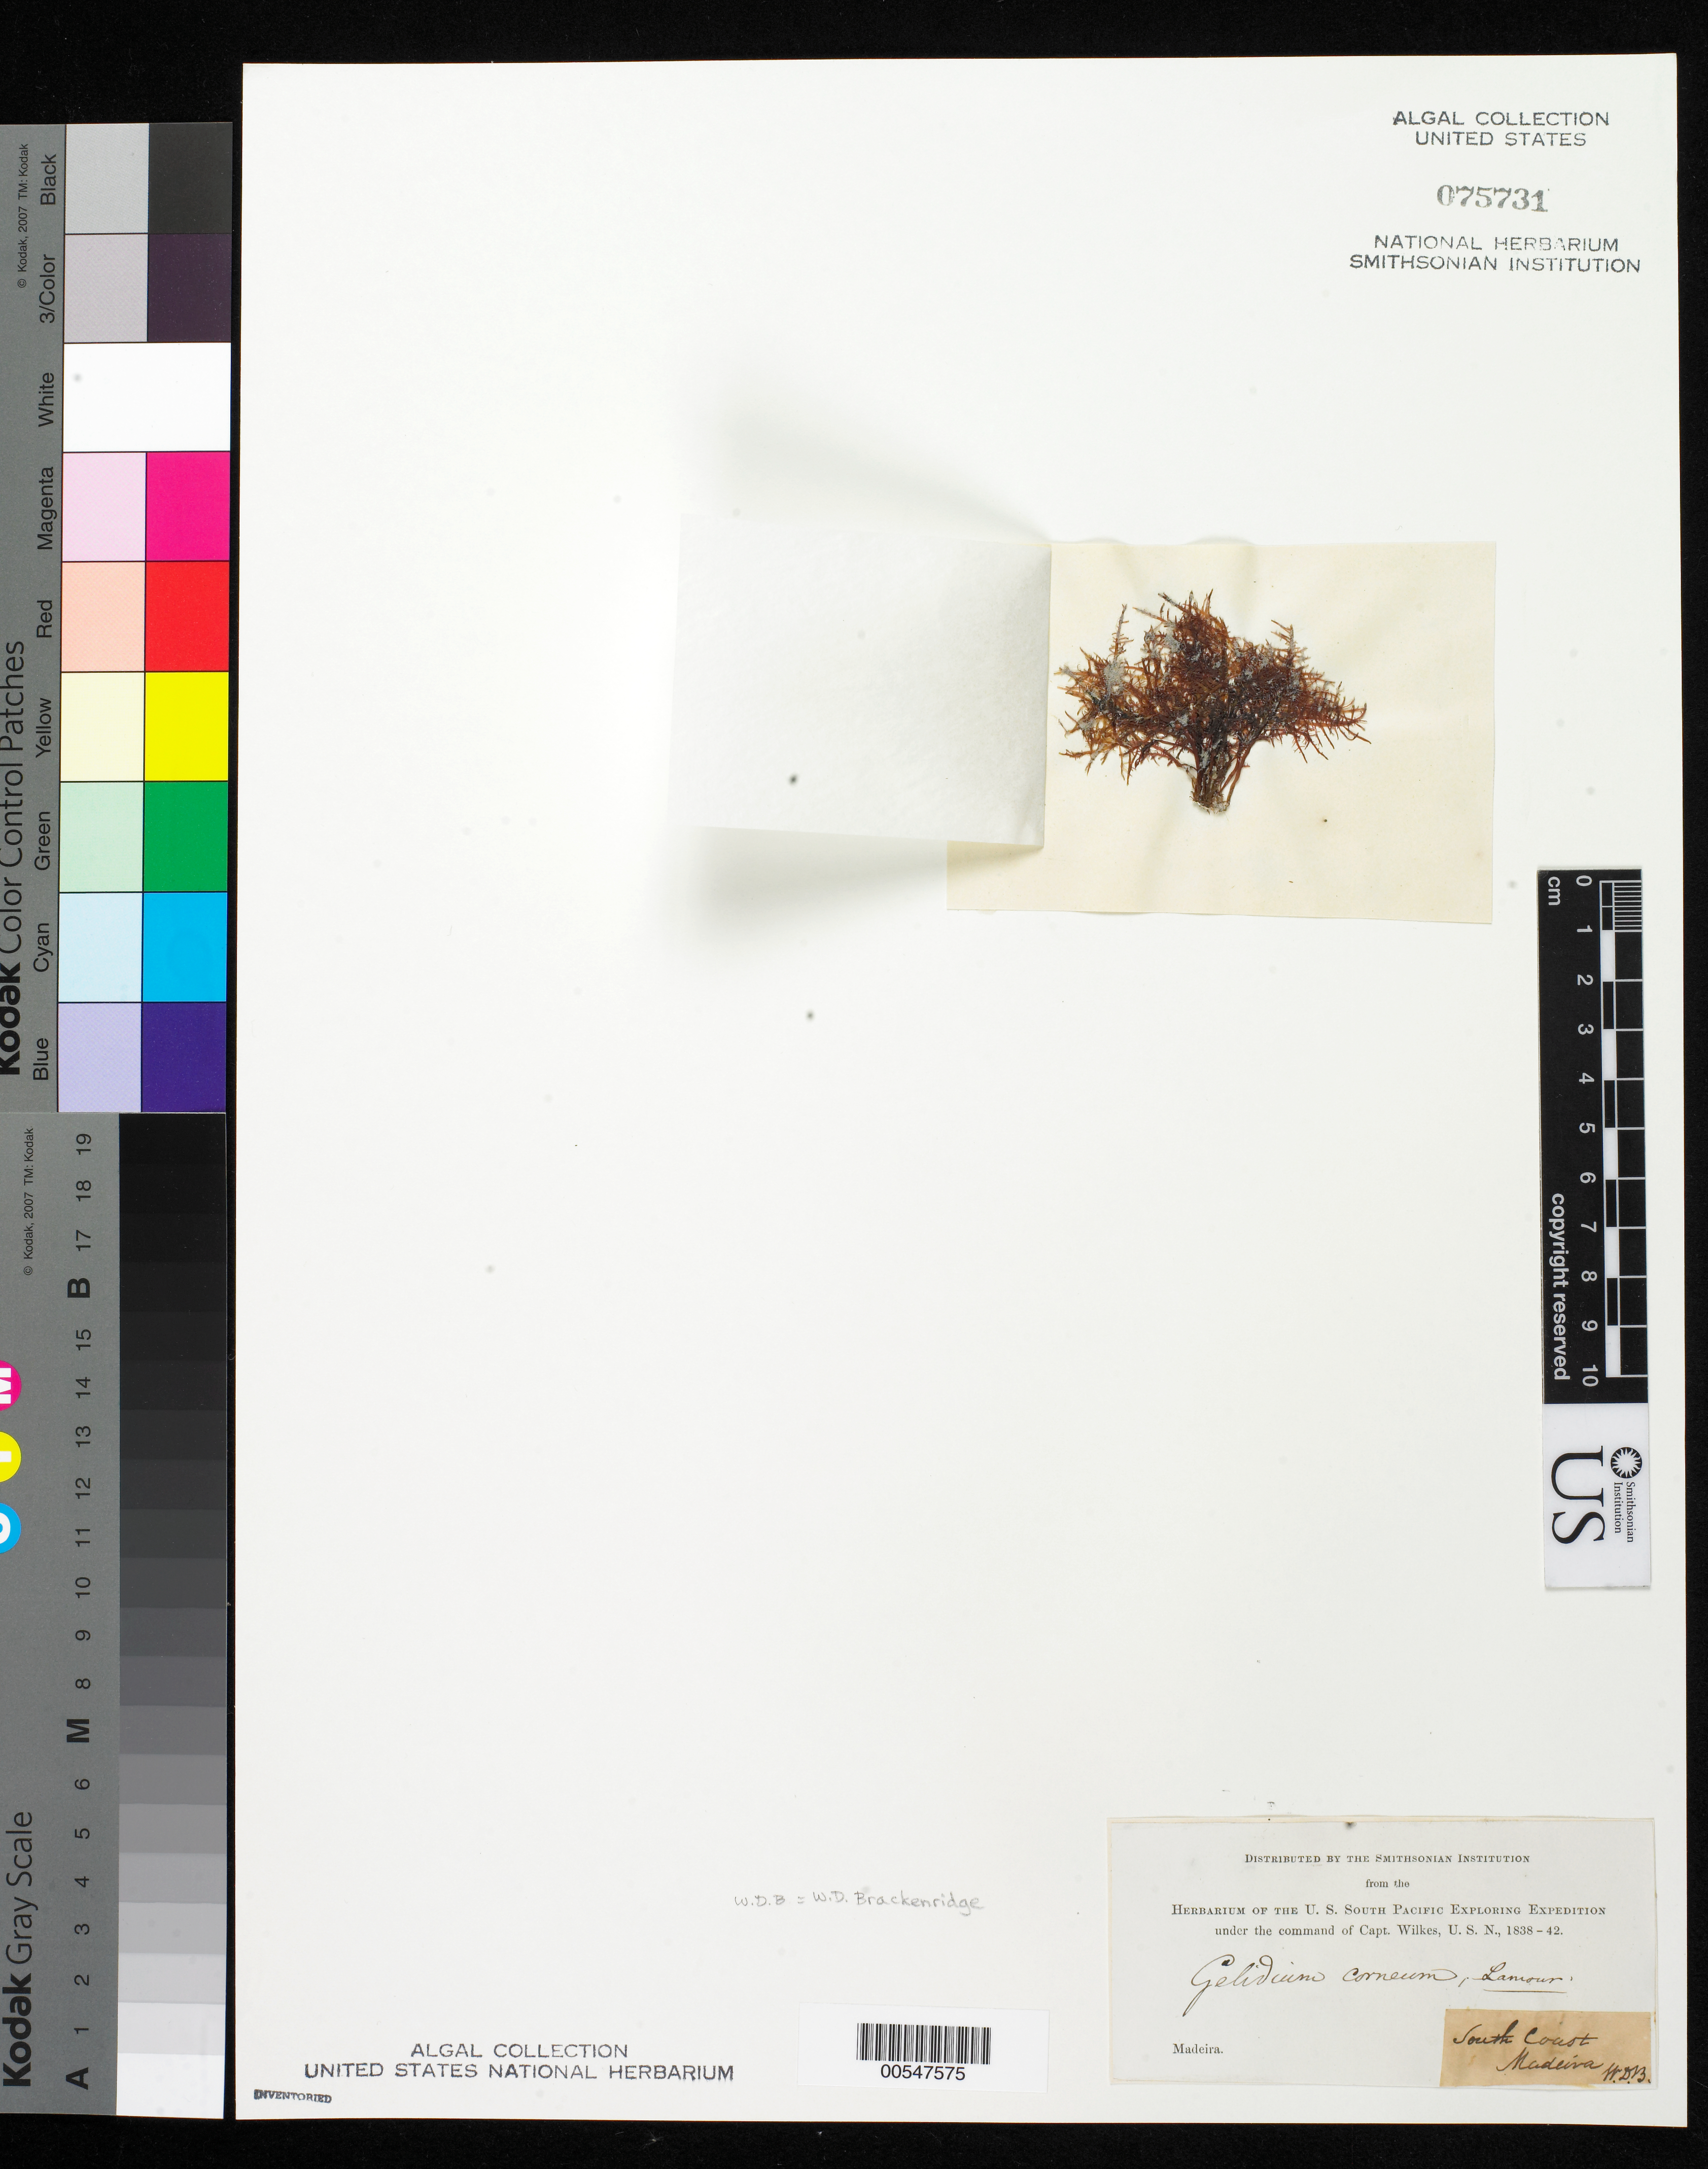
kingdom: Plantae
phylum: Rhodophyta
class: Florideophyceae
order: Gelidiales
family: Gelidiaceae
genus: Gelidium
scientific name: Gelidium corneum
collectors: W. D. Brackenridge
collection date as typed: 1838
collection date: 1838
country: Portugal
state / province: Madeira (Aut. Reg.)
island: Madeira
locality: South coast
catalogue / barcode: US 75731